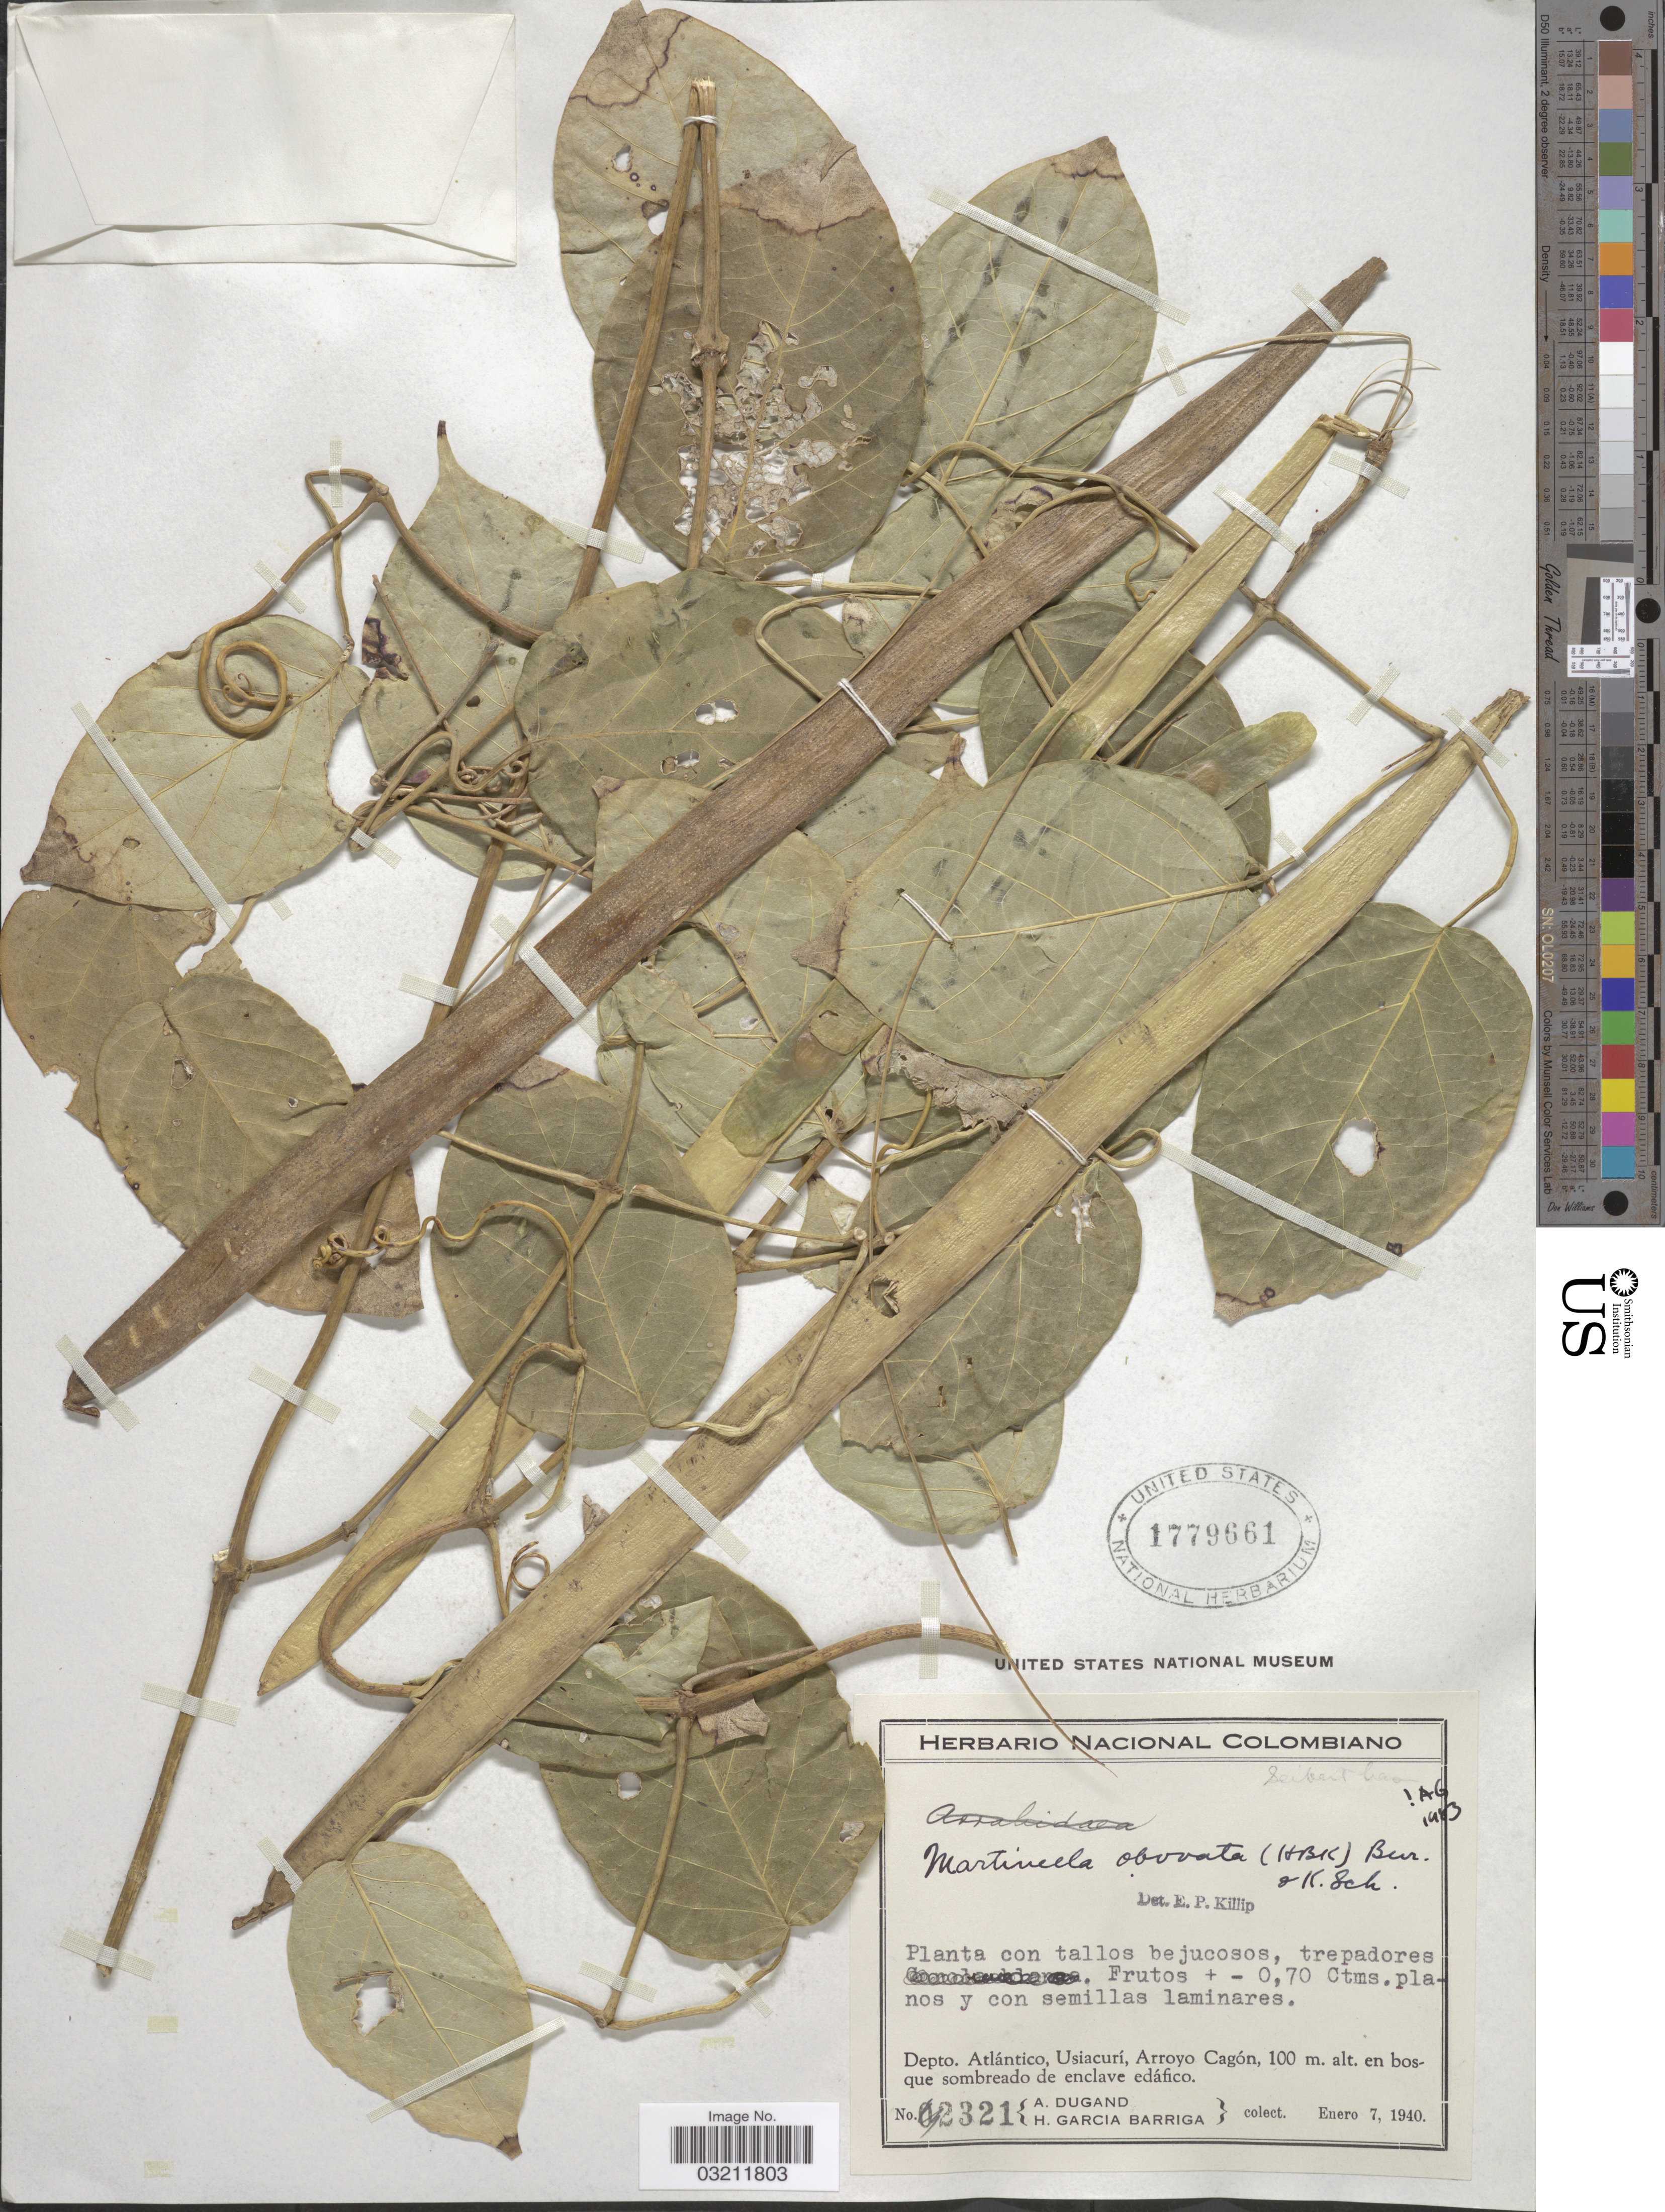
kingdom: Plantae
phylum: Tracheophyta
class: Magnoliopsida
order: Lamiales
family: Bignoniaceae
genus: Martinella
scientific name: Martinella obovata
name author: (Kunth) Bureau & K. Schum.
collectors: A. Dugand & H. García Barriga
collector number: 2321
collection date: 1940-01-07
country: Colombia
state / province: Atlántico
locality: Depto. Atlántico, Usiacurí, Arroyo Cagón.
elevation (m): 100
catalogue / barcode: US 1779661